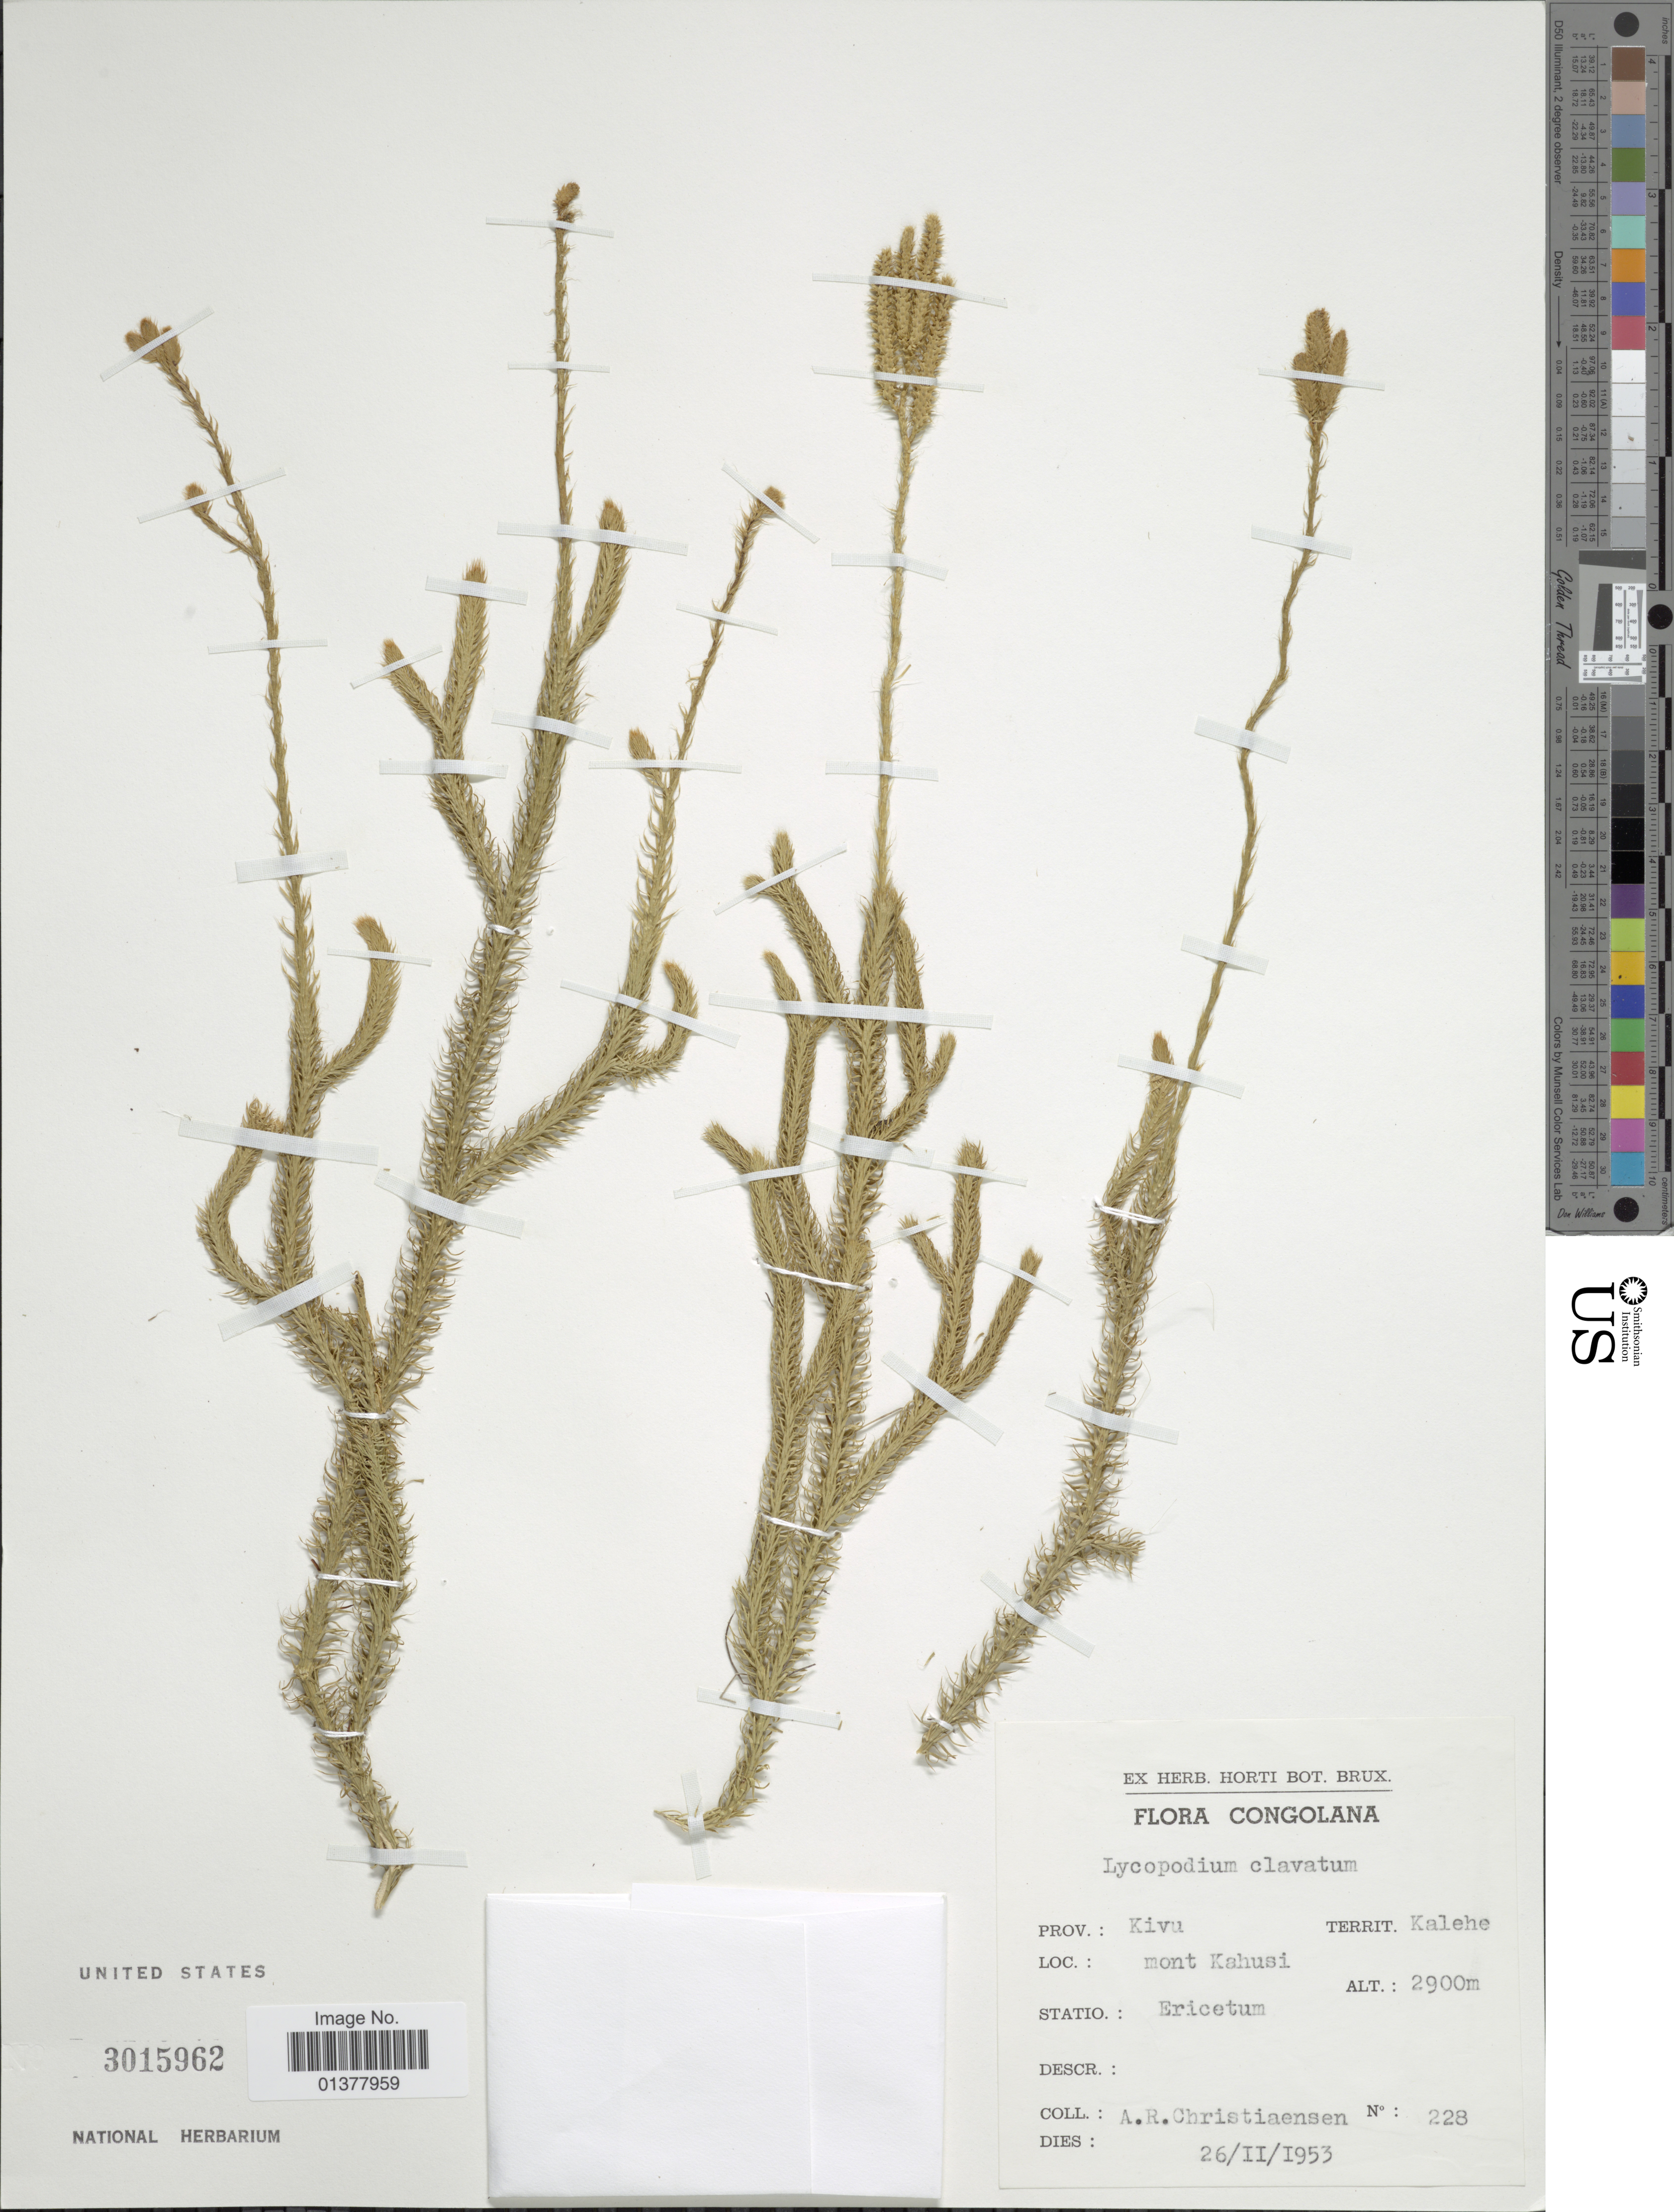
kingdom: Plantae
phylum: Tracheophyta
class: Lycopodiopsida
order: Lycopodiales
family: Lycopodiaceae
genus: Lycopodium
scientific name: Lycopodium clavatum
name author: L.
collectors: A. Christiaensen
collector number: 228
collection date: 1953-02-26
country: Congo, Democratic Republic of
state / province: Nord-Kivu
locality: Territ.Kahele, mont Kahusi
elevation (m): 2900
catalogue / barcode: US 3015962